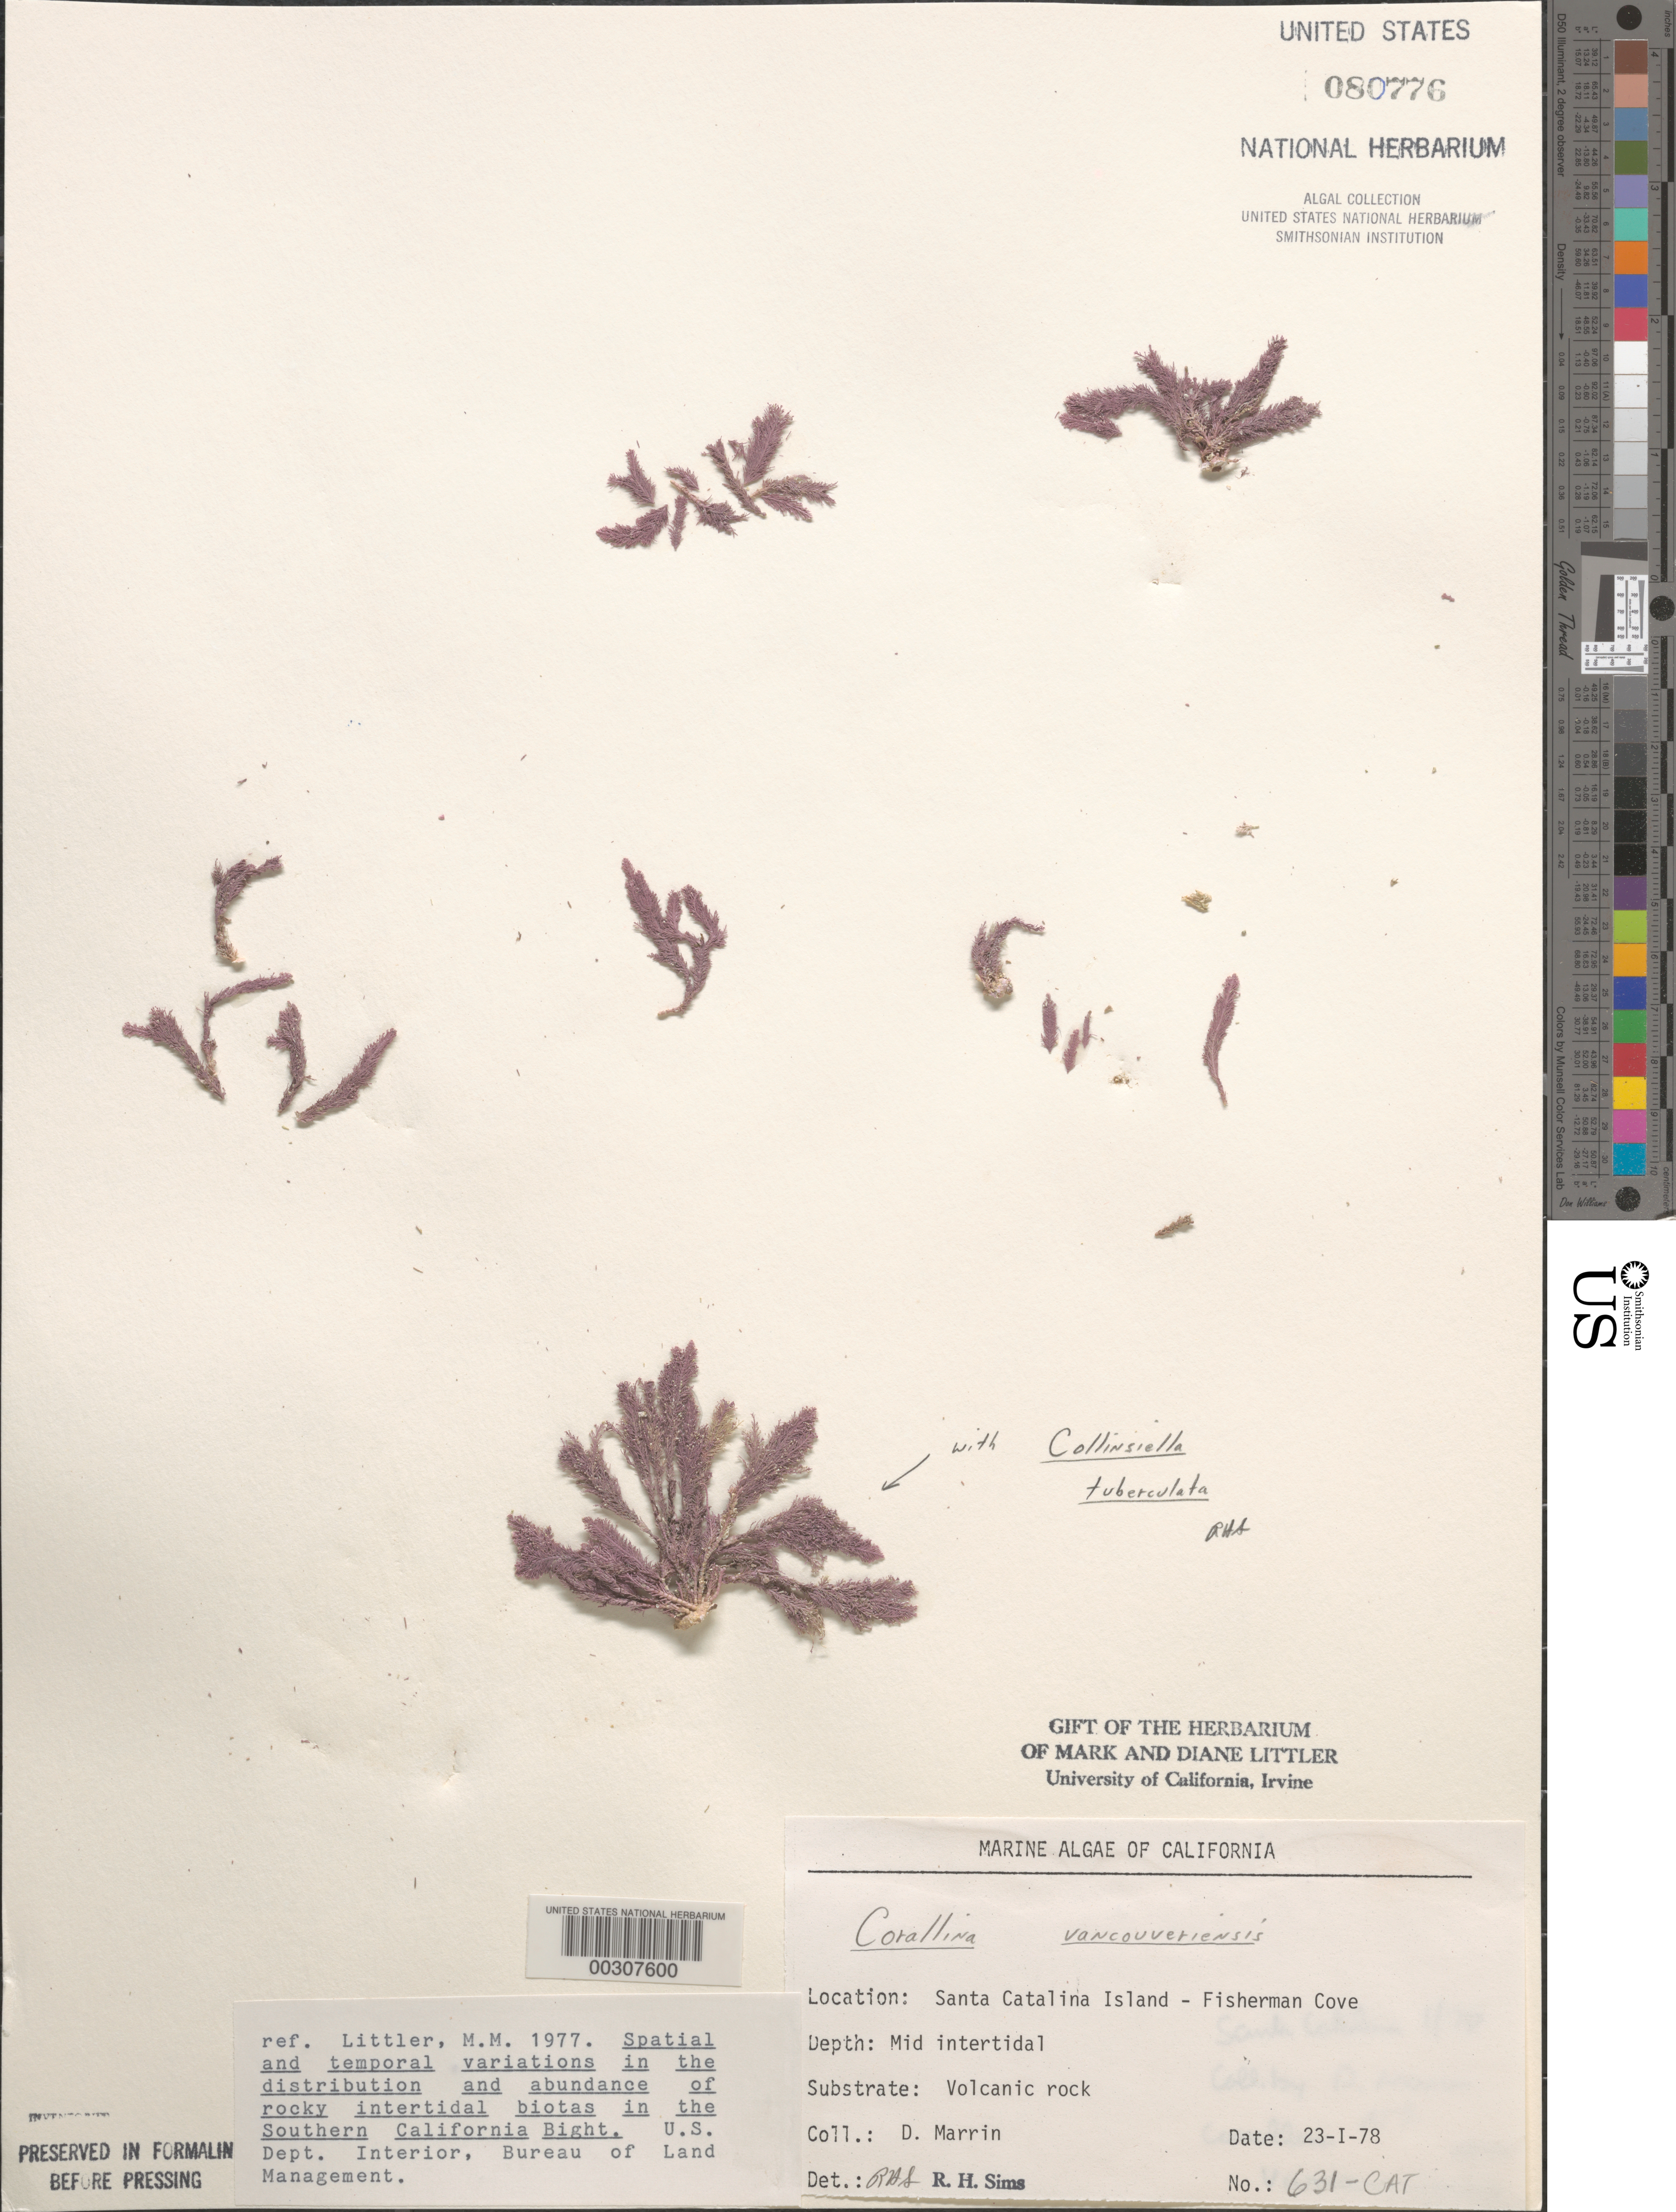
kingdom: Plantae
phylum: Rhodophyta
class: Florideophyceae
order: Corallinales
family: Corallinaceae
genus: Corallina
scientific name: Corallina vancouveriensis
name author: Yendo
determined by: Sims, Robert H.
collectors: D. Marrin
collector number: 631-CAT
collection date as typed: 23 Jan 1978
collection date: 1978-01-23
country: United States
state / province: California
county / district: Los Angeles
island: Santa Catalina Island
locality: Fishermen Cove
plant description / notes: BLM-SOCALBIGHT Rocky Intertidal Survey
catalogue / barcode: US 80776